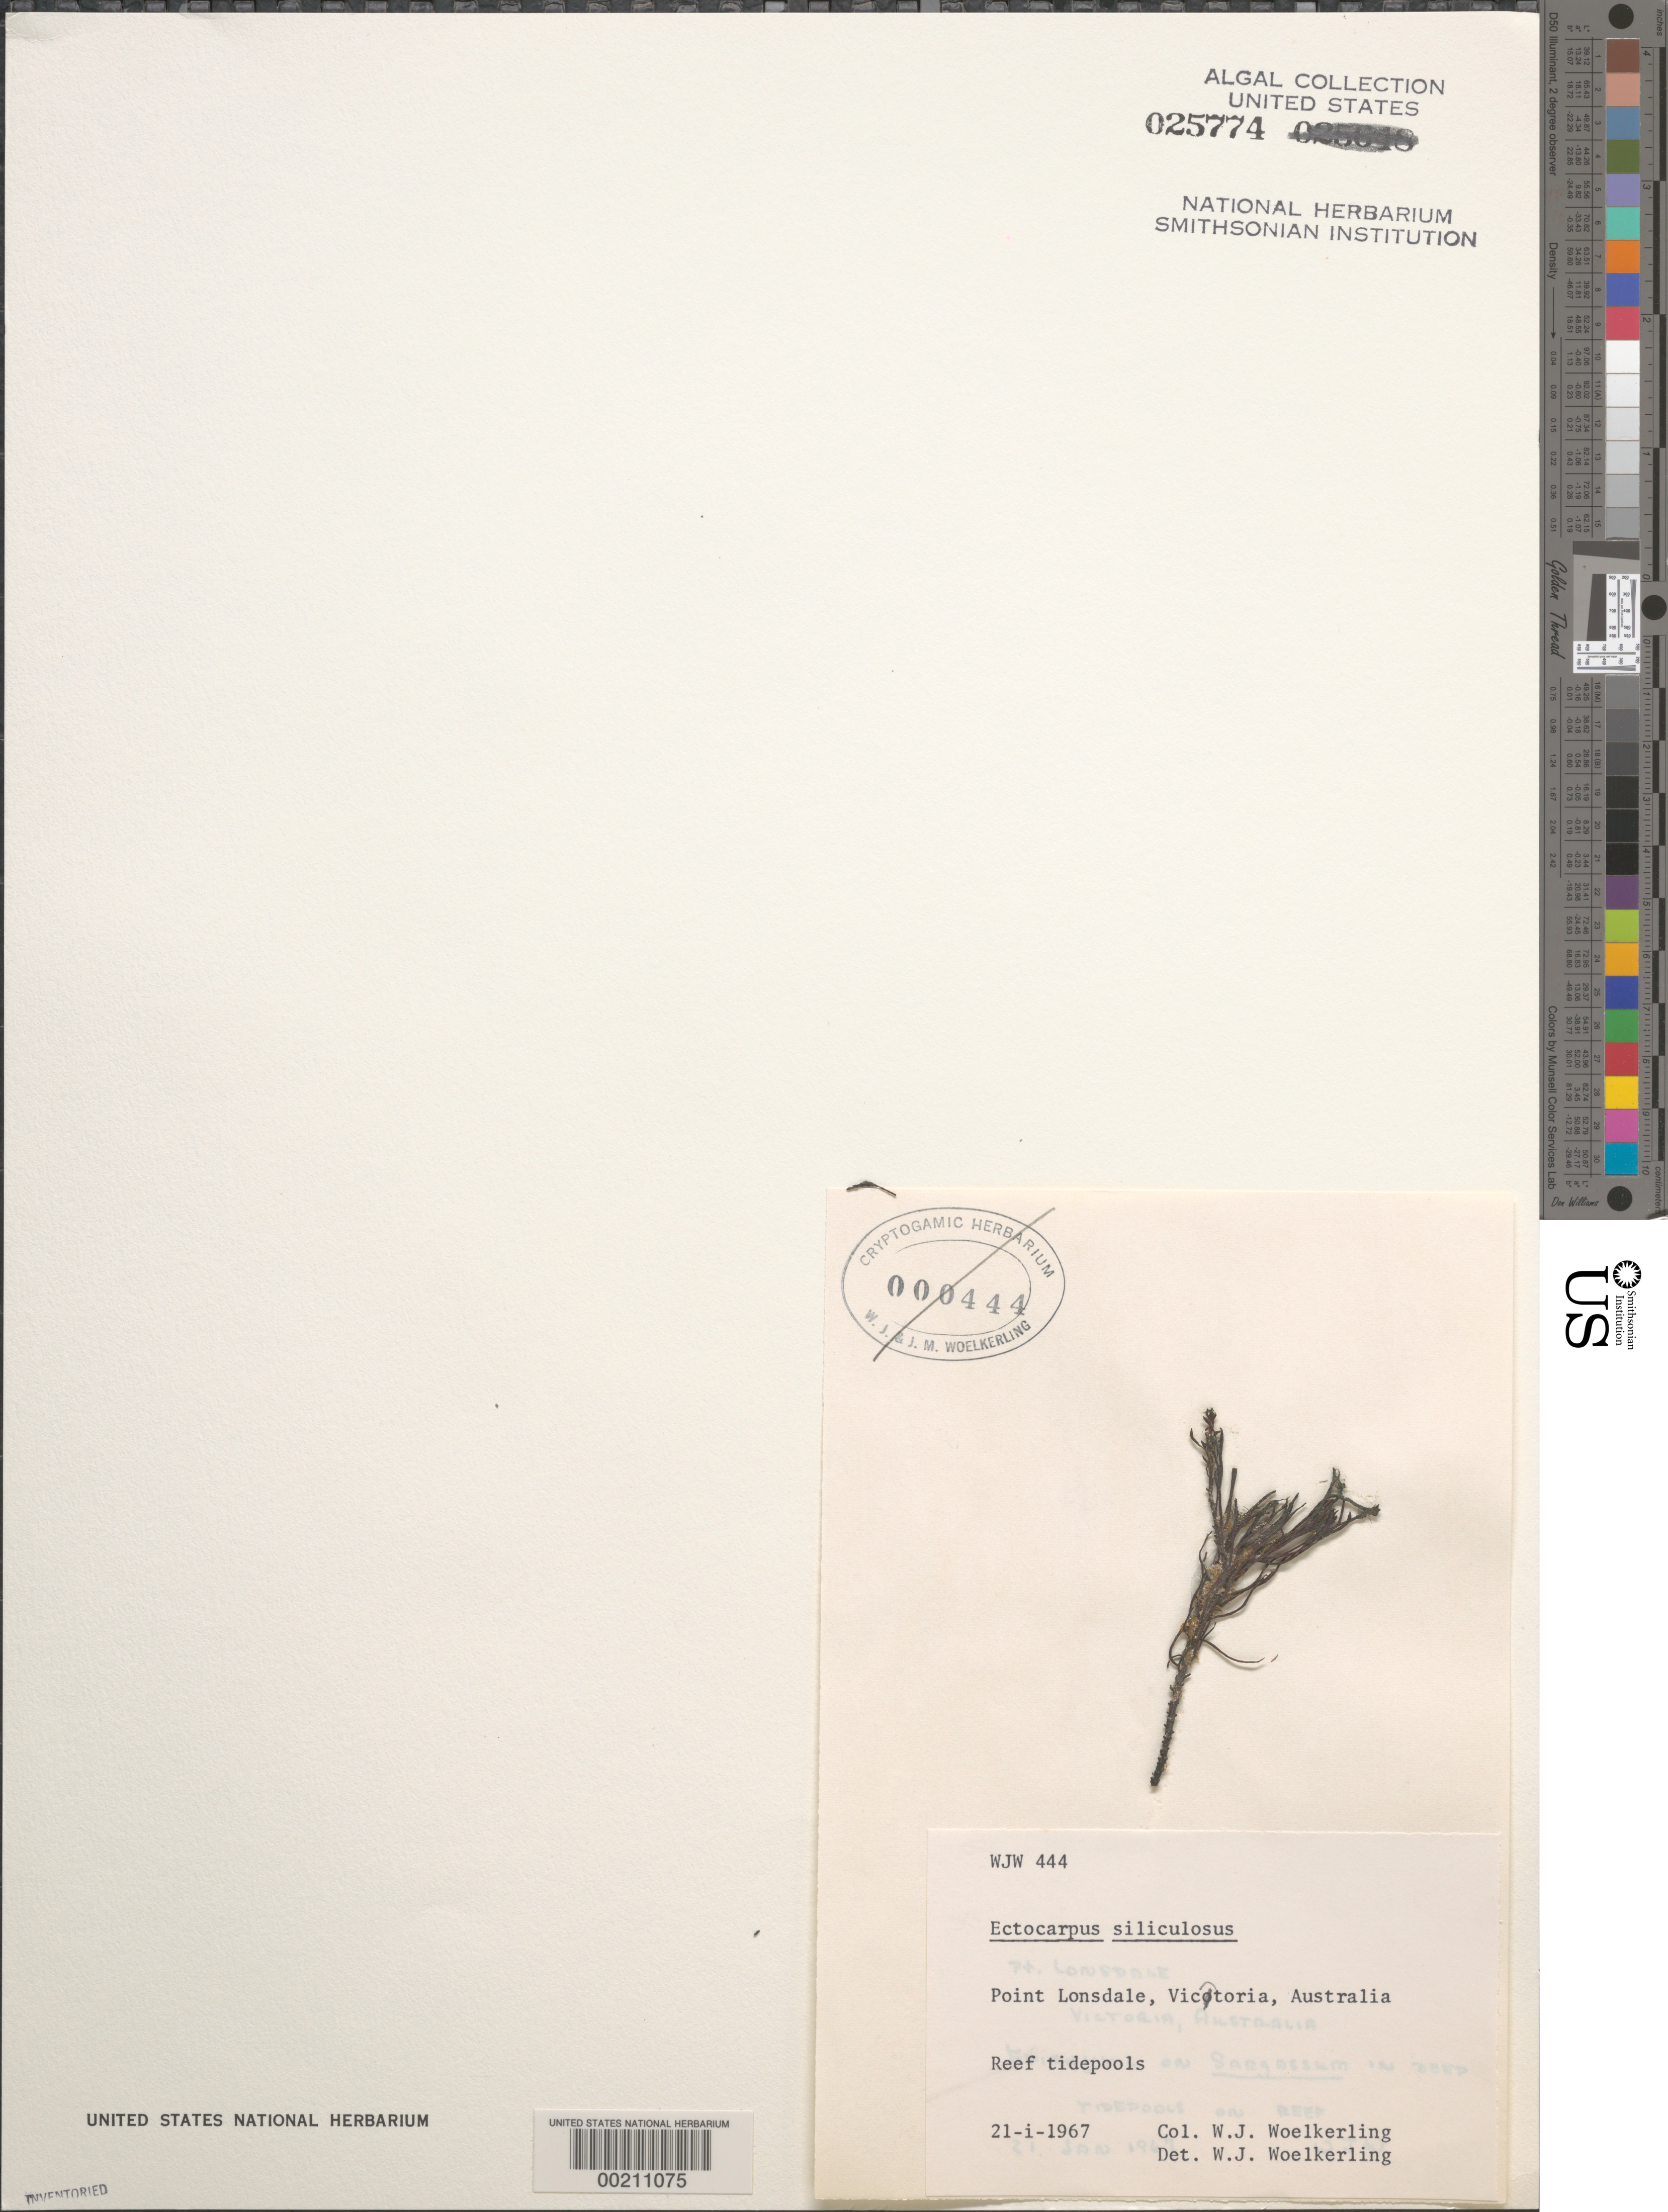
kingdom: Chromista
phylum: Ochrophyta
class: Phaeophyceae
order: Ectocarpales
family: Ectocarpaceae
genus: Ectocarpus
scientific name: Ectocarpus siliculosus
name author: (Dillwyn) Lyngbye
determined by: Woelkerling, W. J.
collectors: W. Woelkerling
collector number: WJW 444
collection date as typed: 21 Jan 1967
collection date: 1967-01-21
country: Australia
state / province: Victoria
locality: Point lonsdale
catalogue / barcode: US 25774